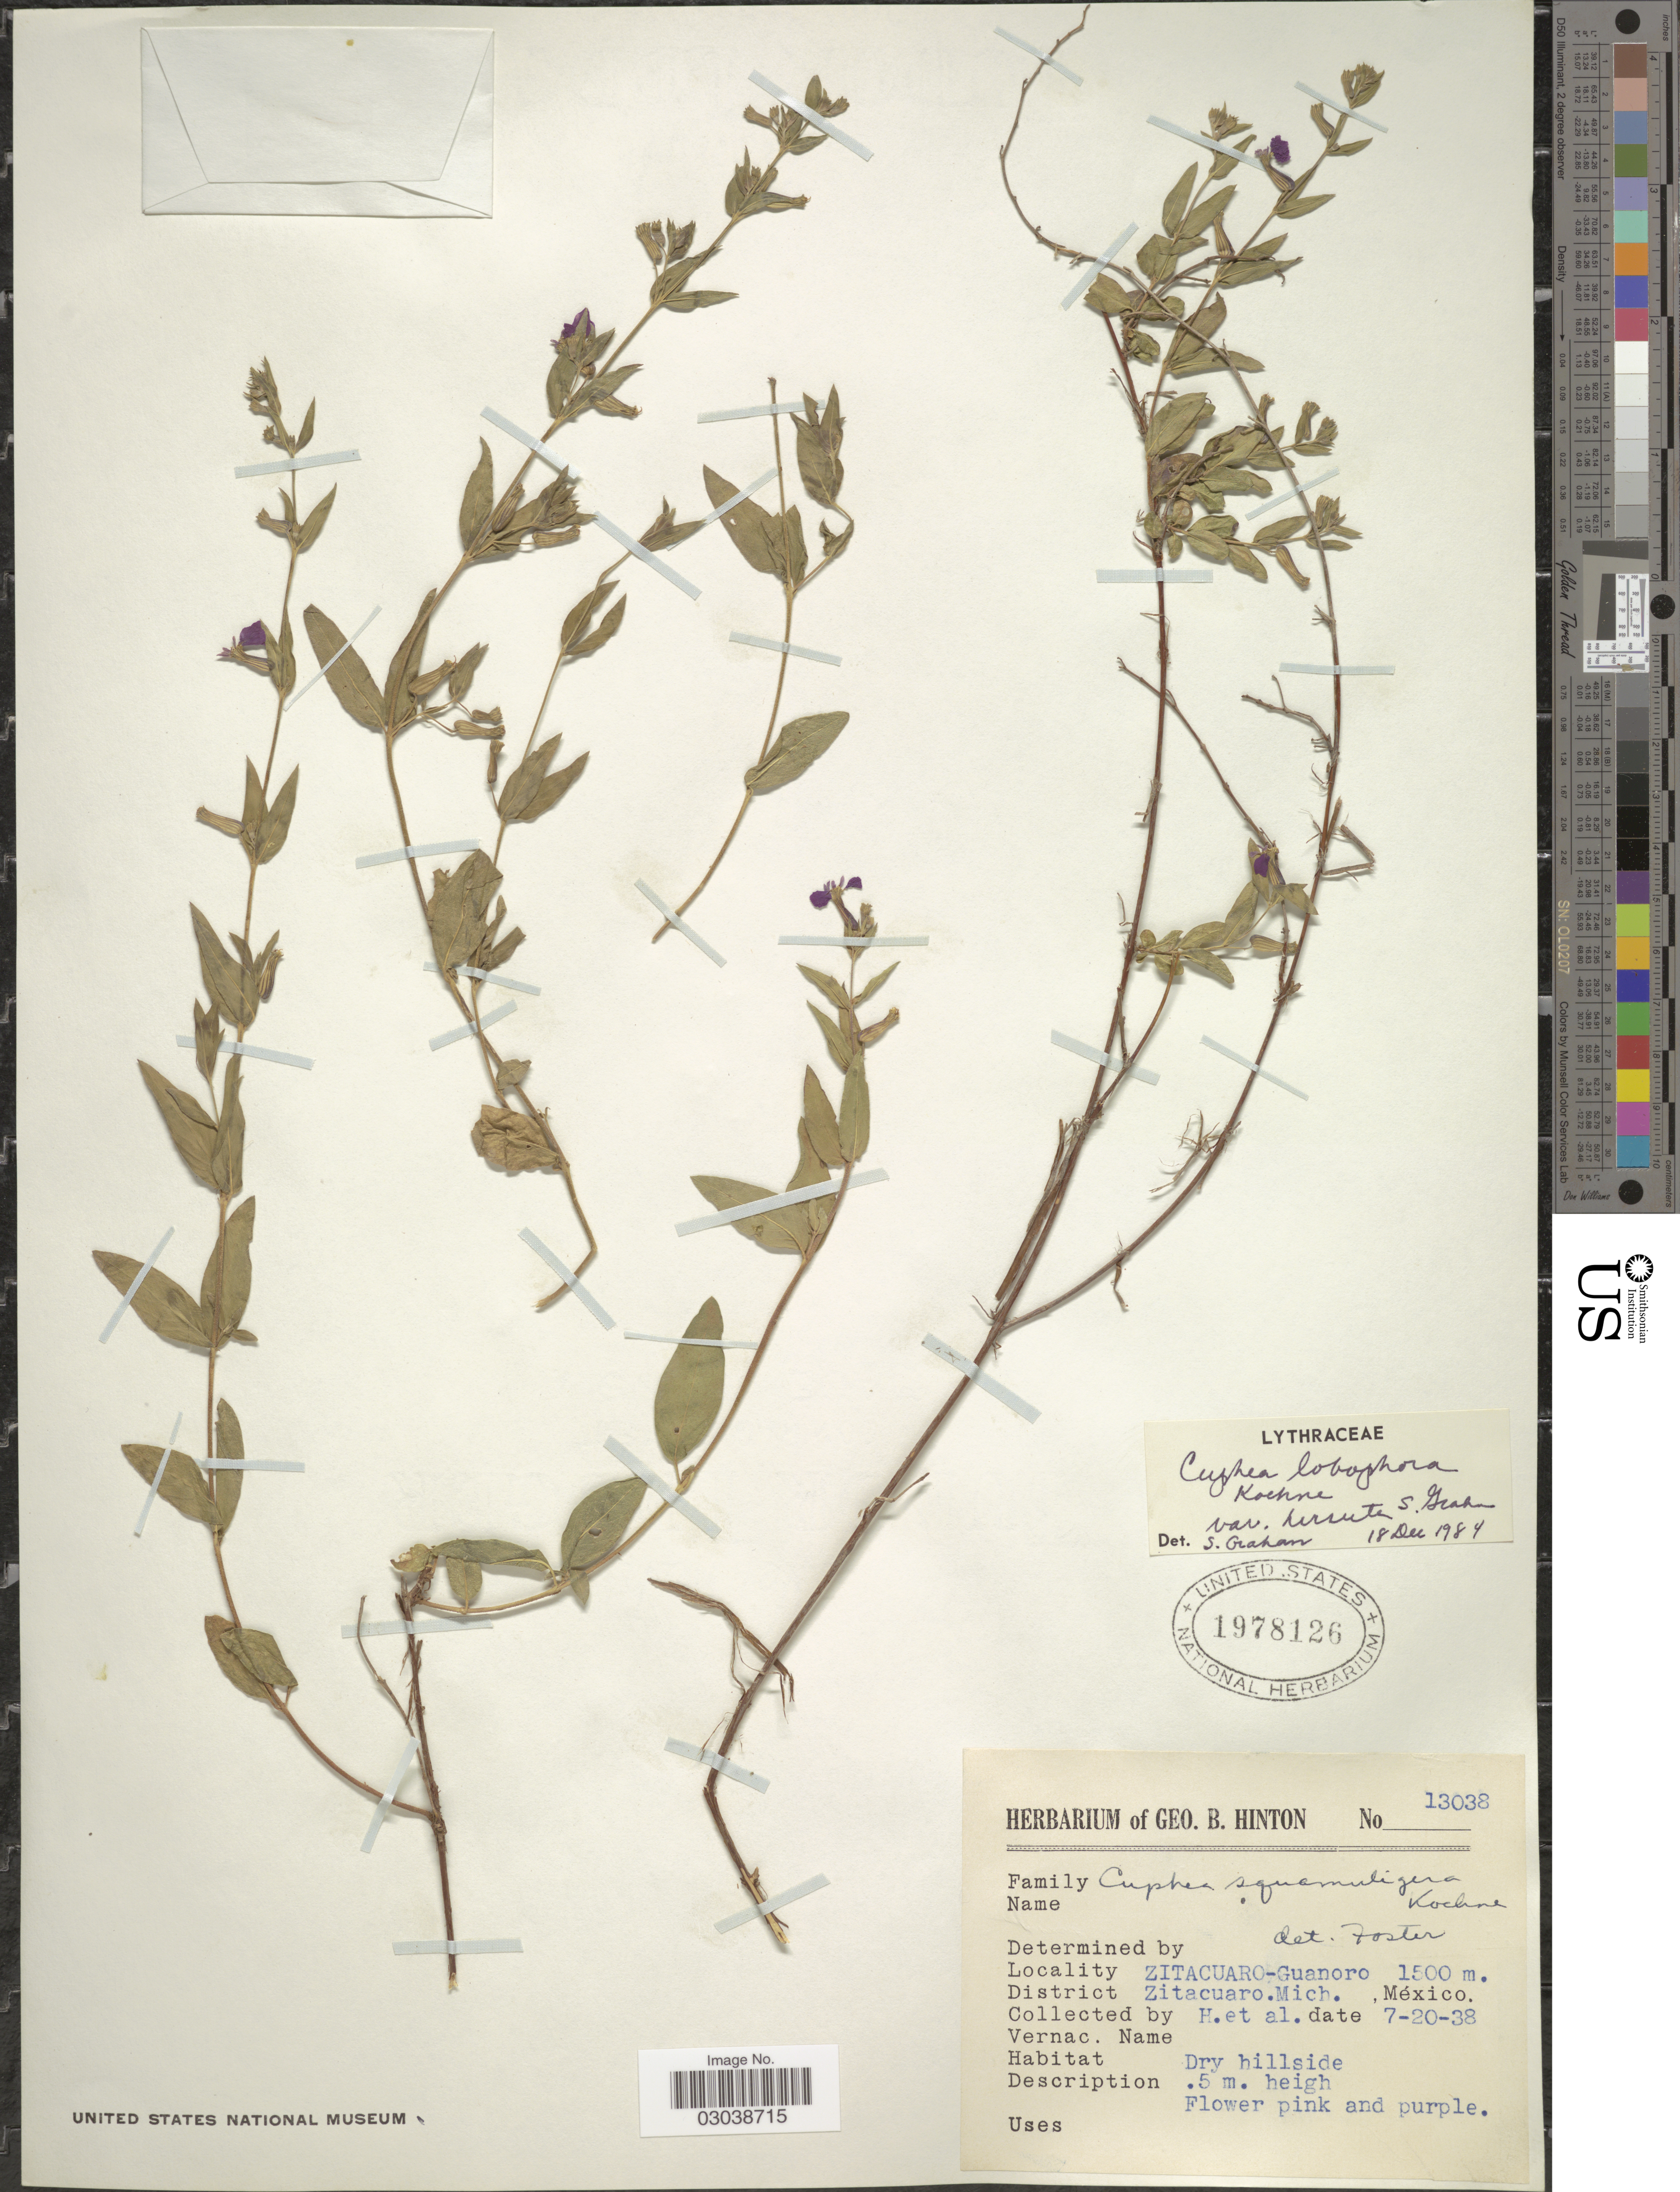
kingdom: Plantae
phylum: Tracheophyta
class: Magnoliopsida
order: Myrtales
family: Lythraceae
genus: Cuphea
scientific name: Cuphea lobophora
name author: Koehne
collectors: G. B. Hinton & et al.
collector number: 13038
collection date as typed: Transcribed d/m/y: 20/7/38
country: Mexico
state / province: Michoacán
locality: Zitacuaro-Guanoro, District Zitacuaro. Mich.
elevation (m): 1500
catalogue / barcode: US 1978126